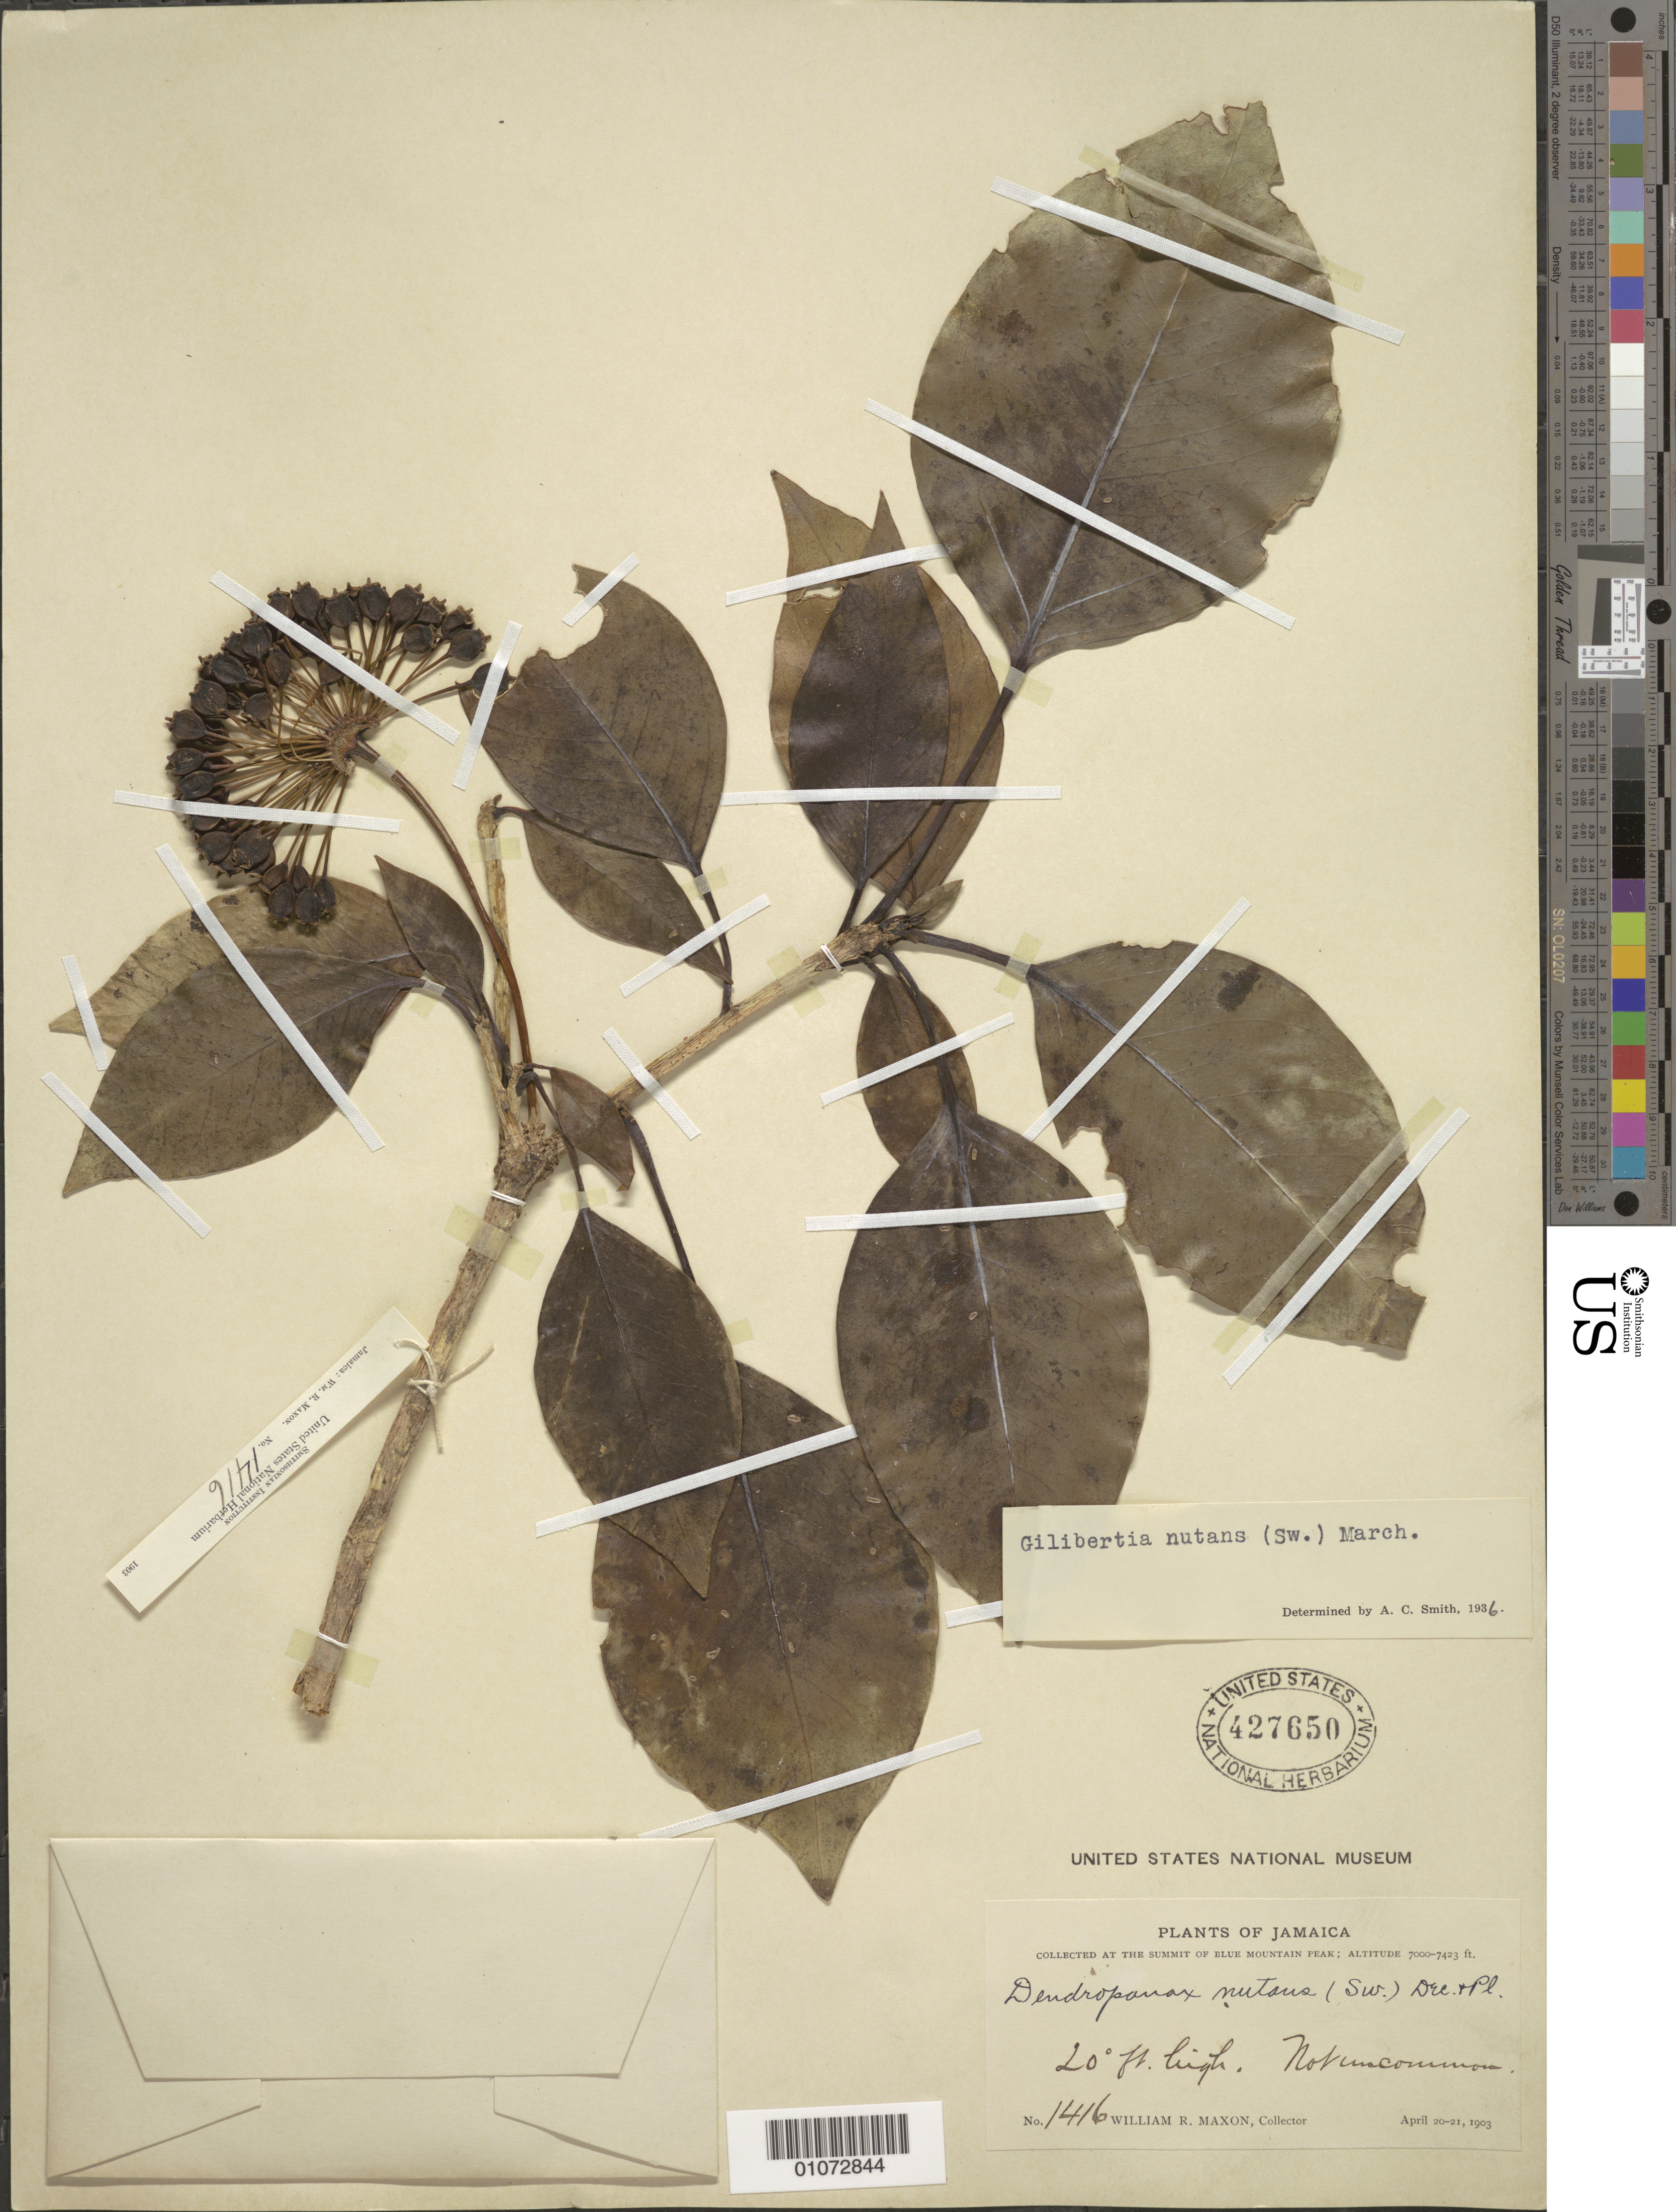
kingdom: Plantae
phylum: Tracheophyta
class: Magnoliopsida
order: Apiales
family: Araliaceae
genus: Dendropanax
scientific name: Dendropanax nutans var. nutans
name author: (Sw.) Decne. & Planch.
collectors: W. R. Maxon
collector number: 1416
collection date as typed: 20 Apr 1903 to 21 Apr 1903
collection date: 1903-04-20/1903-04-21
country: Jamaica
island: Jamaica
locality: Collected at the summit of Blue Mountain Peak. Not uncommon.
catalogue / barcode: US 427650